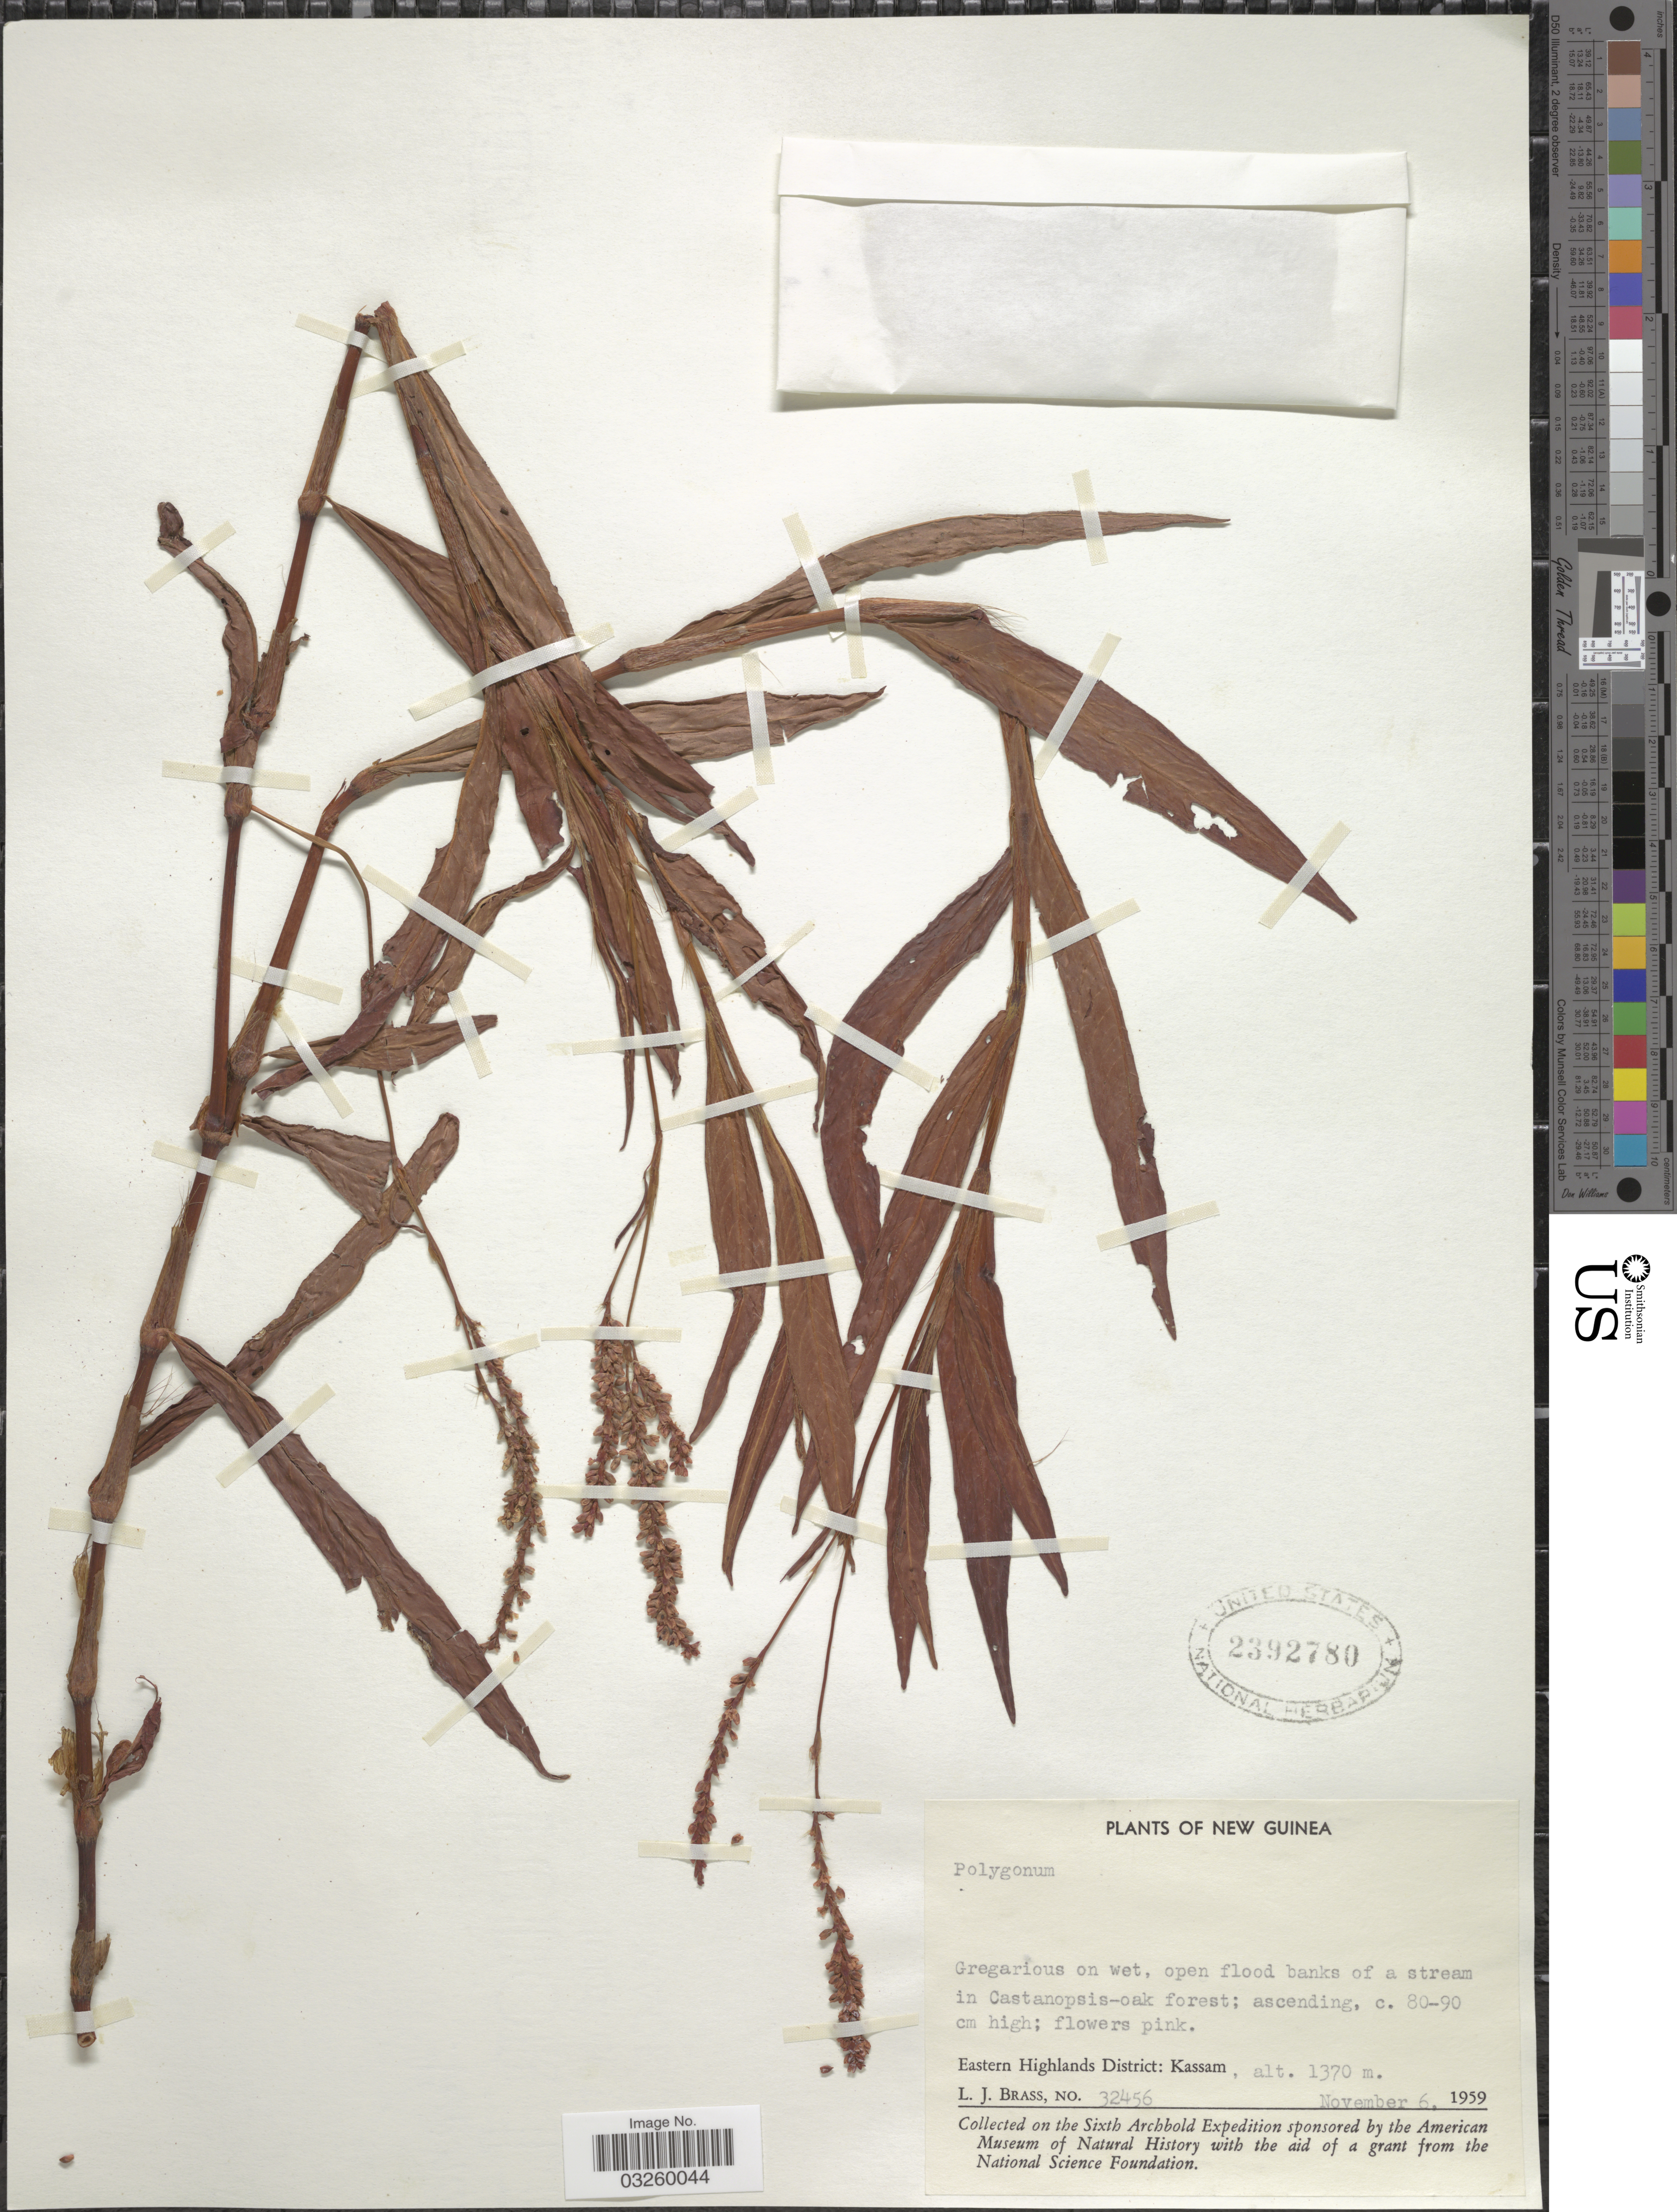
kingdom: Plantae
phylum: Tracheophyta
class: Magnoliopsida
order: Caryophyllales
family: Polygonaceae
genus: Persicaria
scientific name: Persicaria sp.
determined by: Wagner, W. L., (BOT), Smithsonian Institution - National Museum of Natural History (UNITED STATES)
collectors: L. J. Brass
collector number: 32456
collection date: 1959-11-06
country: Papua New Guinea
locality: New Guinea. Eastern Highlands District: Kassam.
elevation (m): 1370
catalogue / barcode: US 2392780